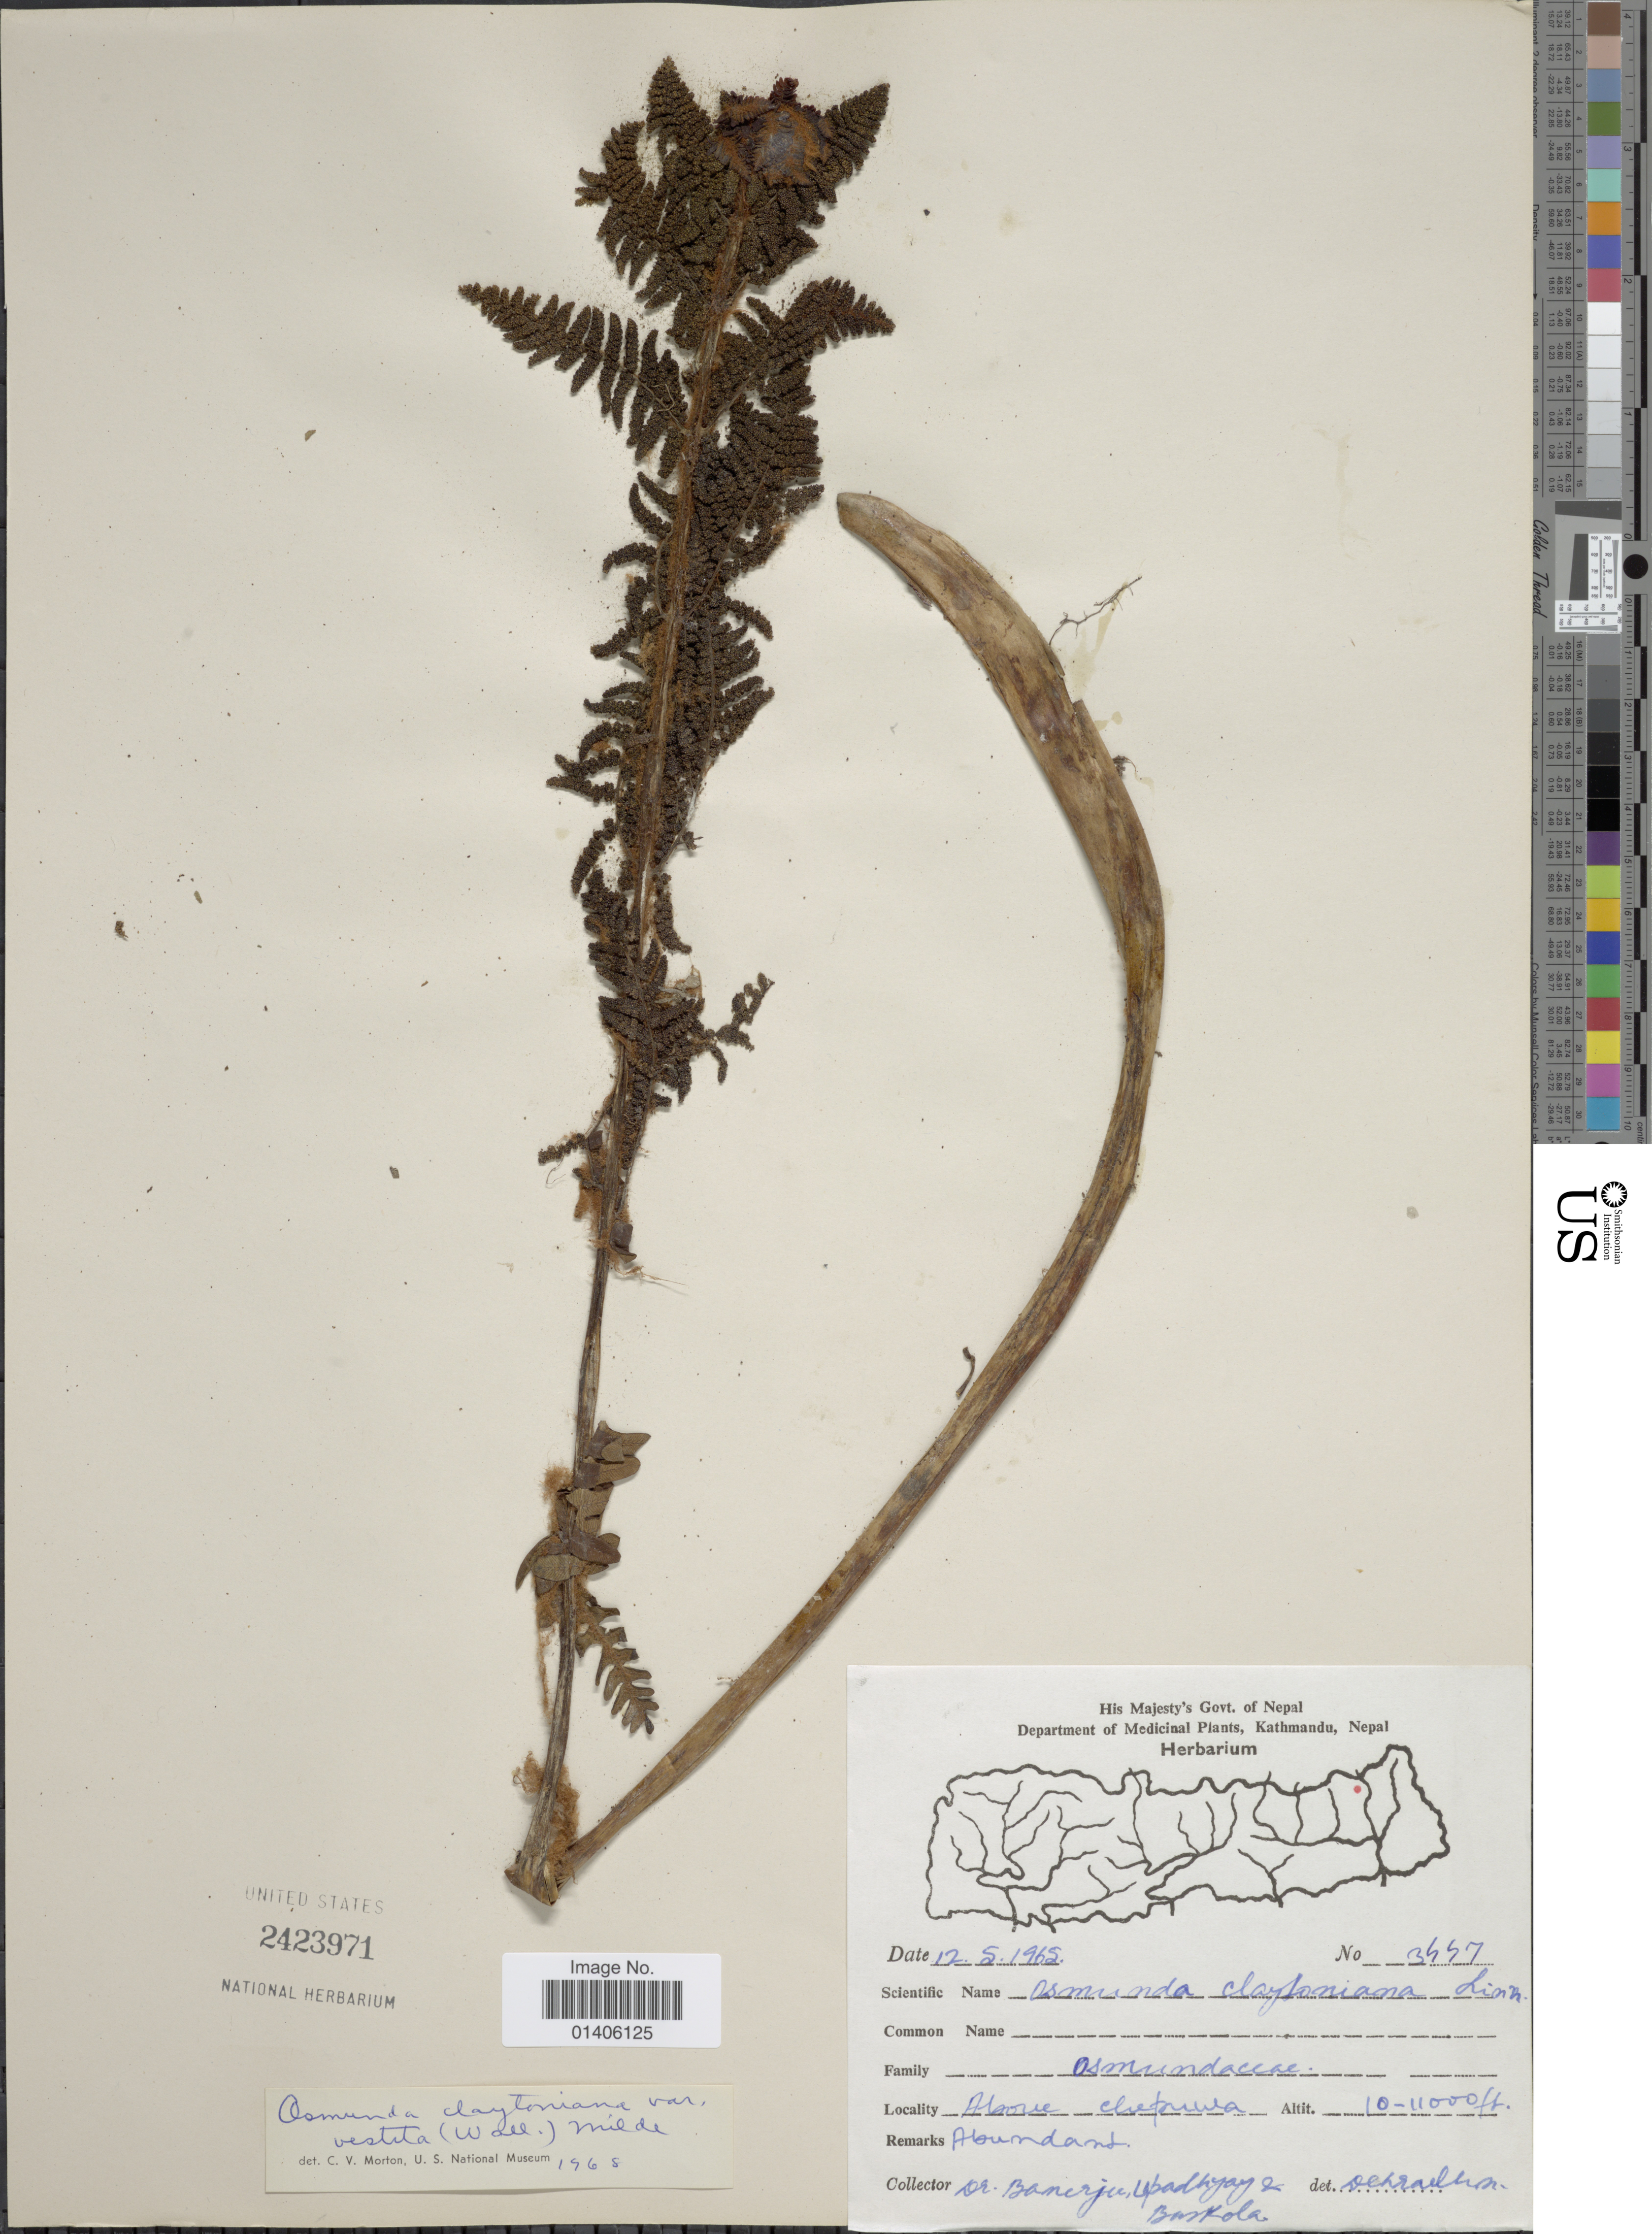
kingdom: Plantae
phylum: Tracheophyta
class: Polypodiopsida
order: Osmundales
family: Osmundaceae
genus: Osmunda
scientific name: Osmunda claytoniana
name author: (L.) Tagawa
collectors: -. Banerjee, Upadhyay, -- & Baskola, --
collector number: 3447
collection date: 1965-05-12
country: Nepal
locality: Department of Medical Plants, Kathmandu, Above [illegible text]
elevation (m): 3048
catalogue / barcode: US 2423971